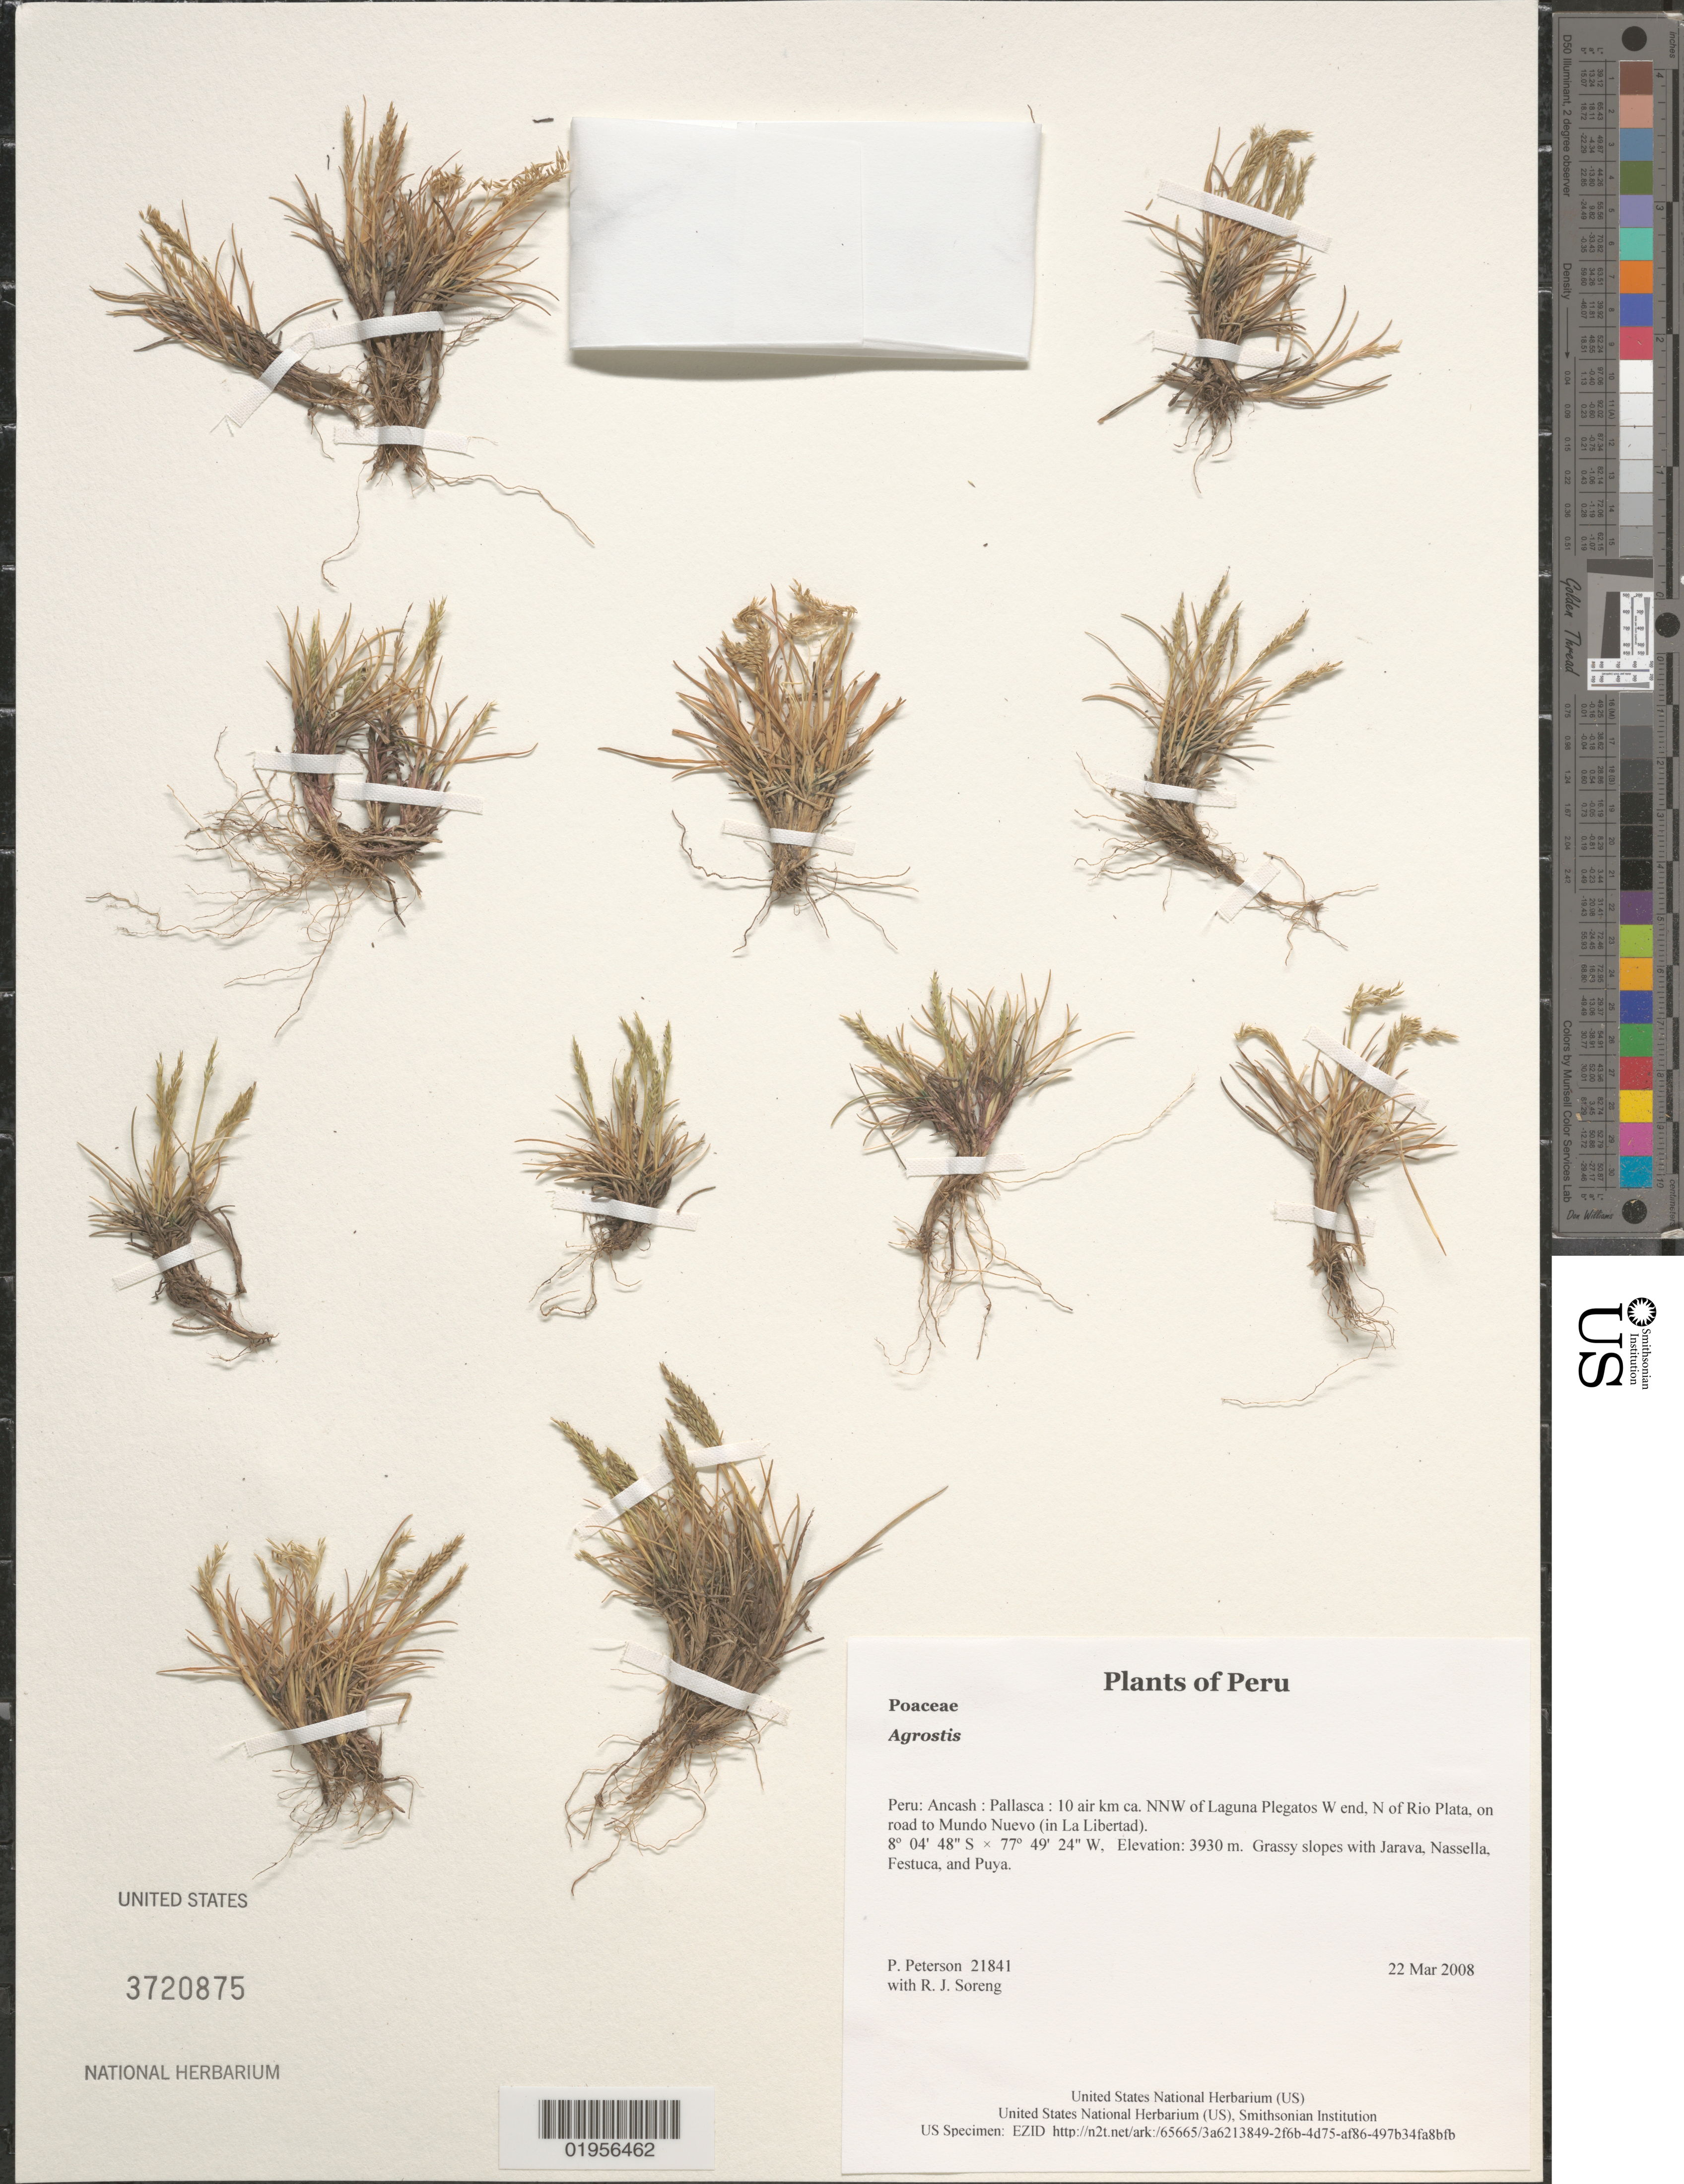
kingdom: Plantae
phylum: Tracheophyta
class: Liliopsida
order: Poales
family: Poaceae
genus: Agrostis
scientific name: Agrostis sp.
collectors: P. M. Peterson & R. J. Soreng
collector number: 21841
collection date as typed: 22 Mar 2008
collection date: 2008-03-22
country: Peru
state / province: Ancash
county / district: Pallasca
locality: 10 air km ca. NNW of Laguna Plegatos W end, N of Rio Plata, on road to Mundo Nuevo (in La Libertad)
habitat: Grassy slopes with Jarava, Nassella, Festuca, and Puya.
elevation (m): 3930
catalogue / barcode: US 3720875